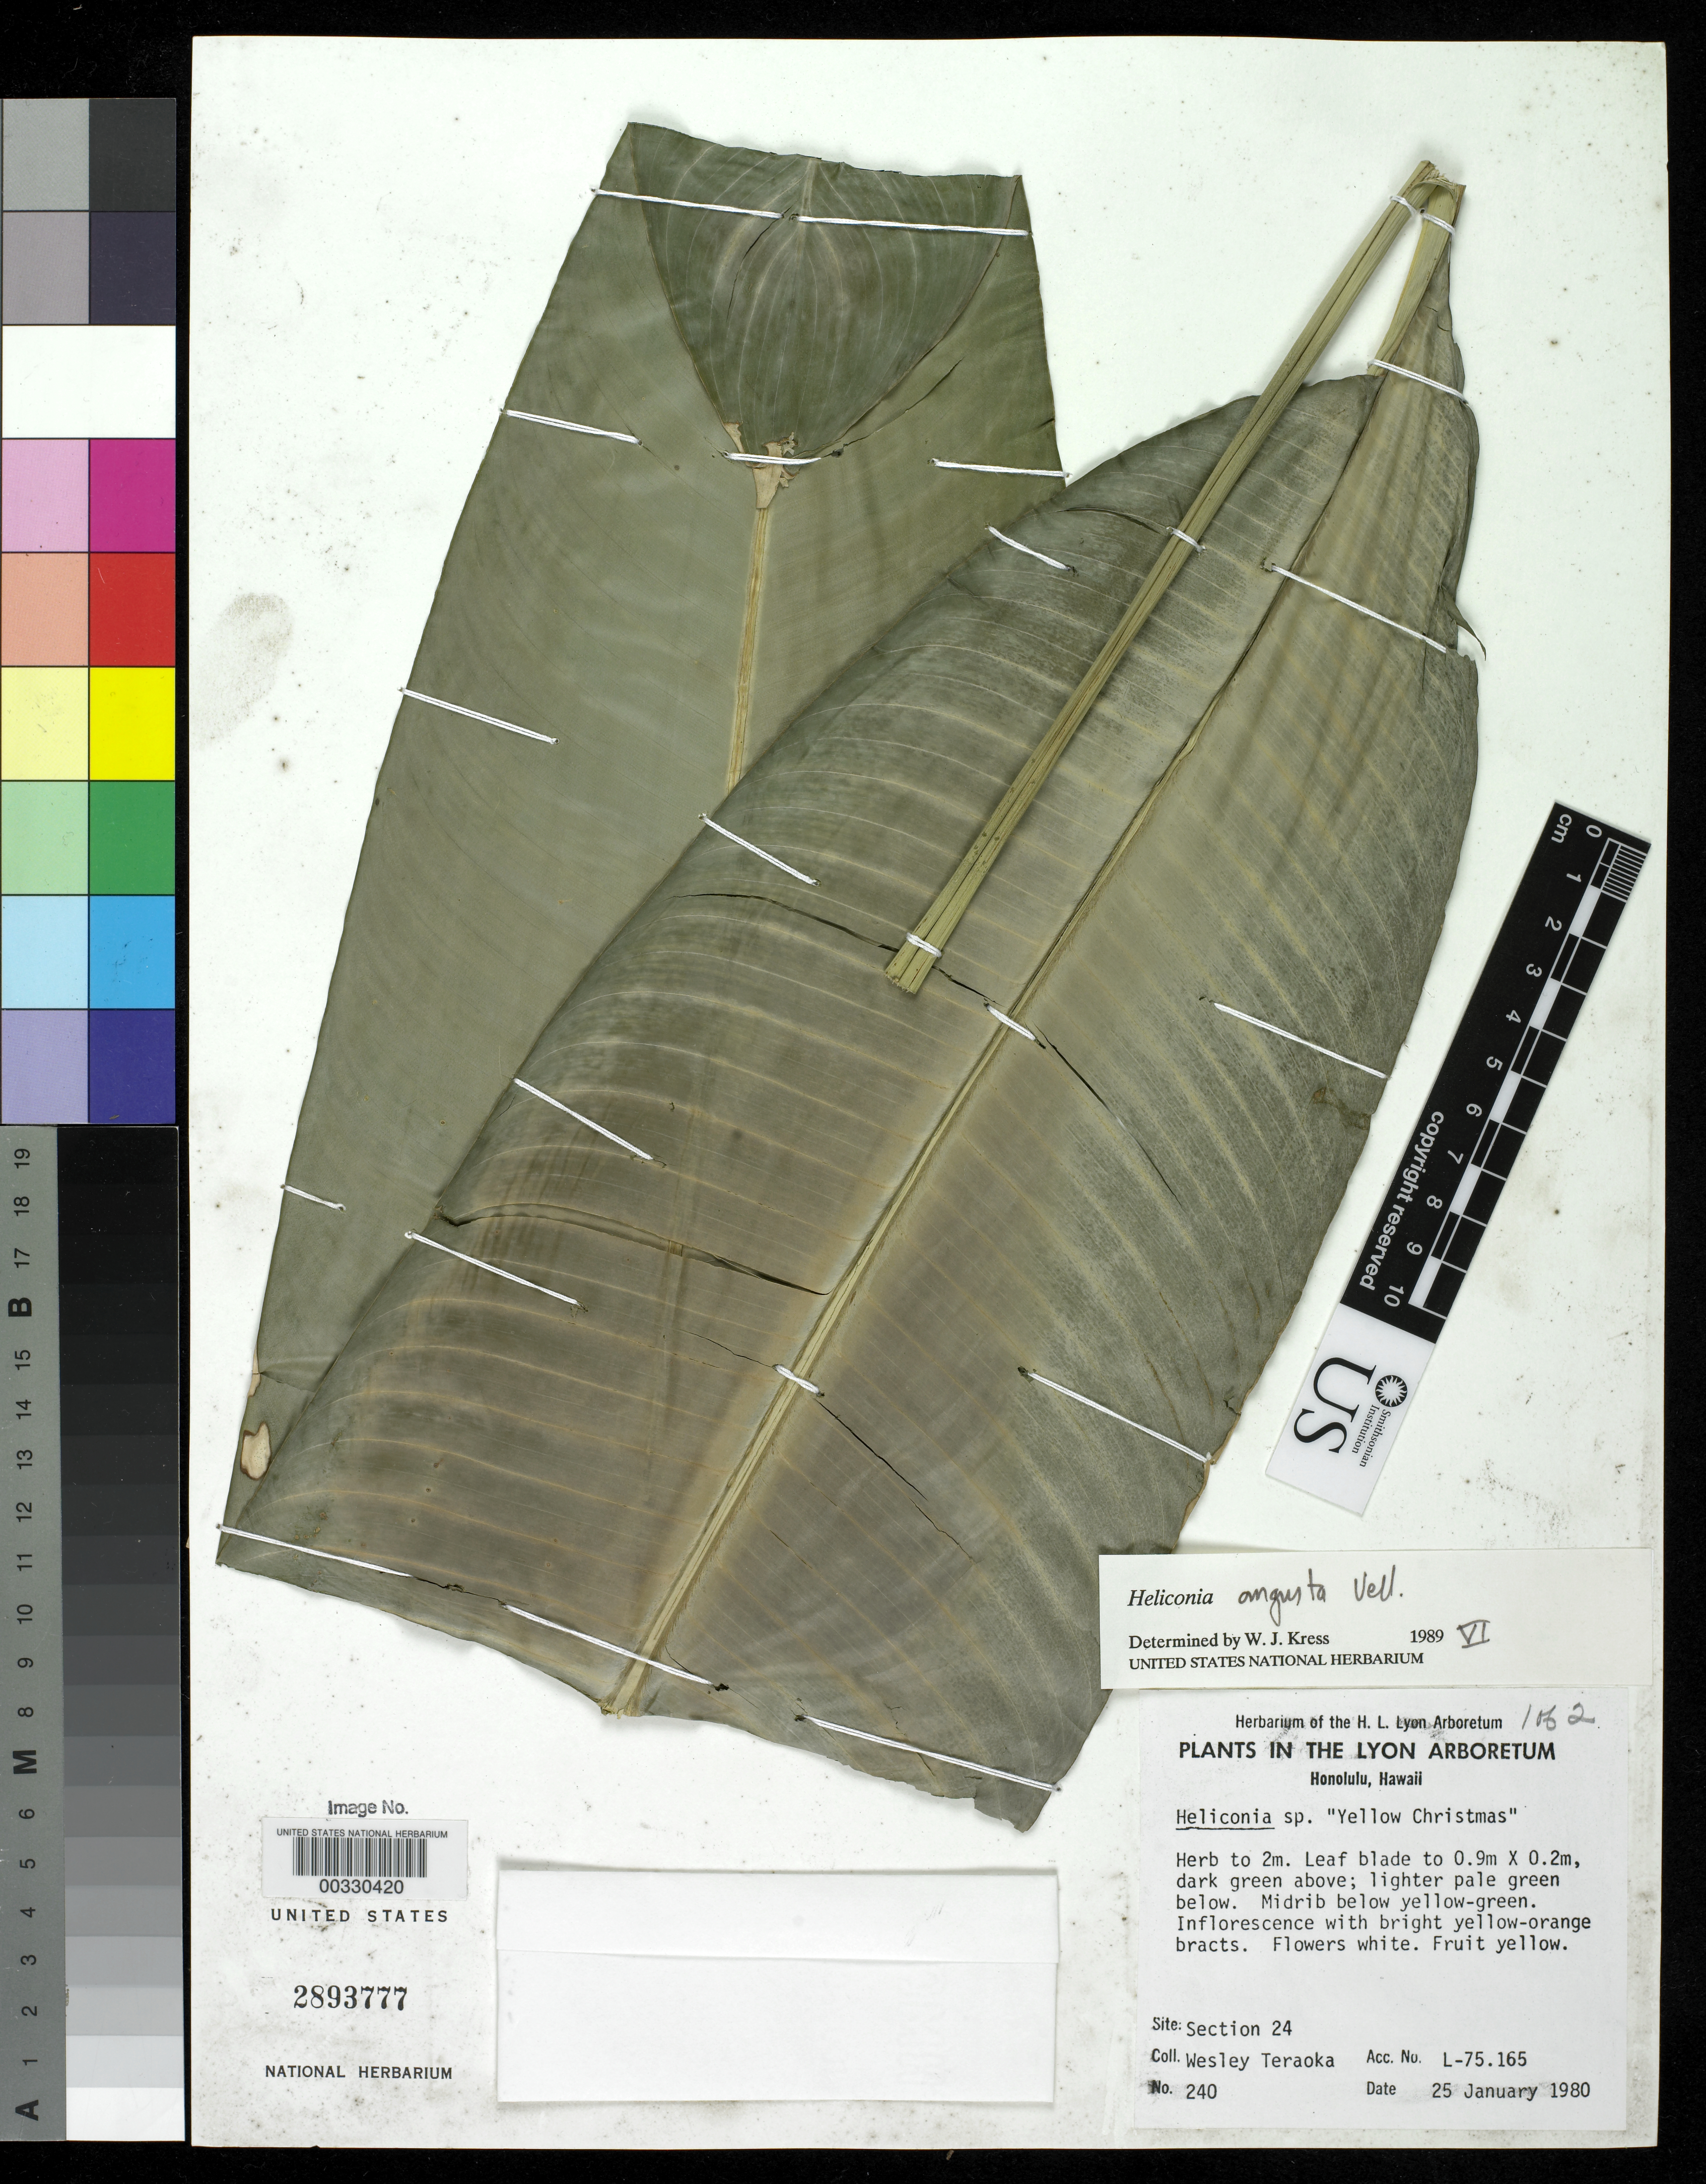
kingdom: Plantae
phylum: Tracheophyta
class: Liliopsida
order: Zingiberales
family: Heliconiaceae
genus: Heliconia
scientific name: Heliconia angusta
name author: Vell.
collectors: W. Teraoka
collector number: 240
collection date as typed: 25 Jan 1980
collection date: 1980-01-25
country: United States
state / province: Hawaii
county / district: Honolulu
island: Oahu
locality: Honolulu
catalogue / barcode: US 2893777